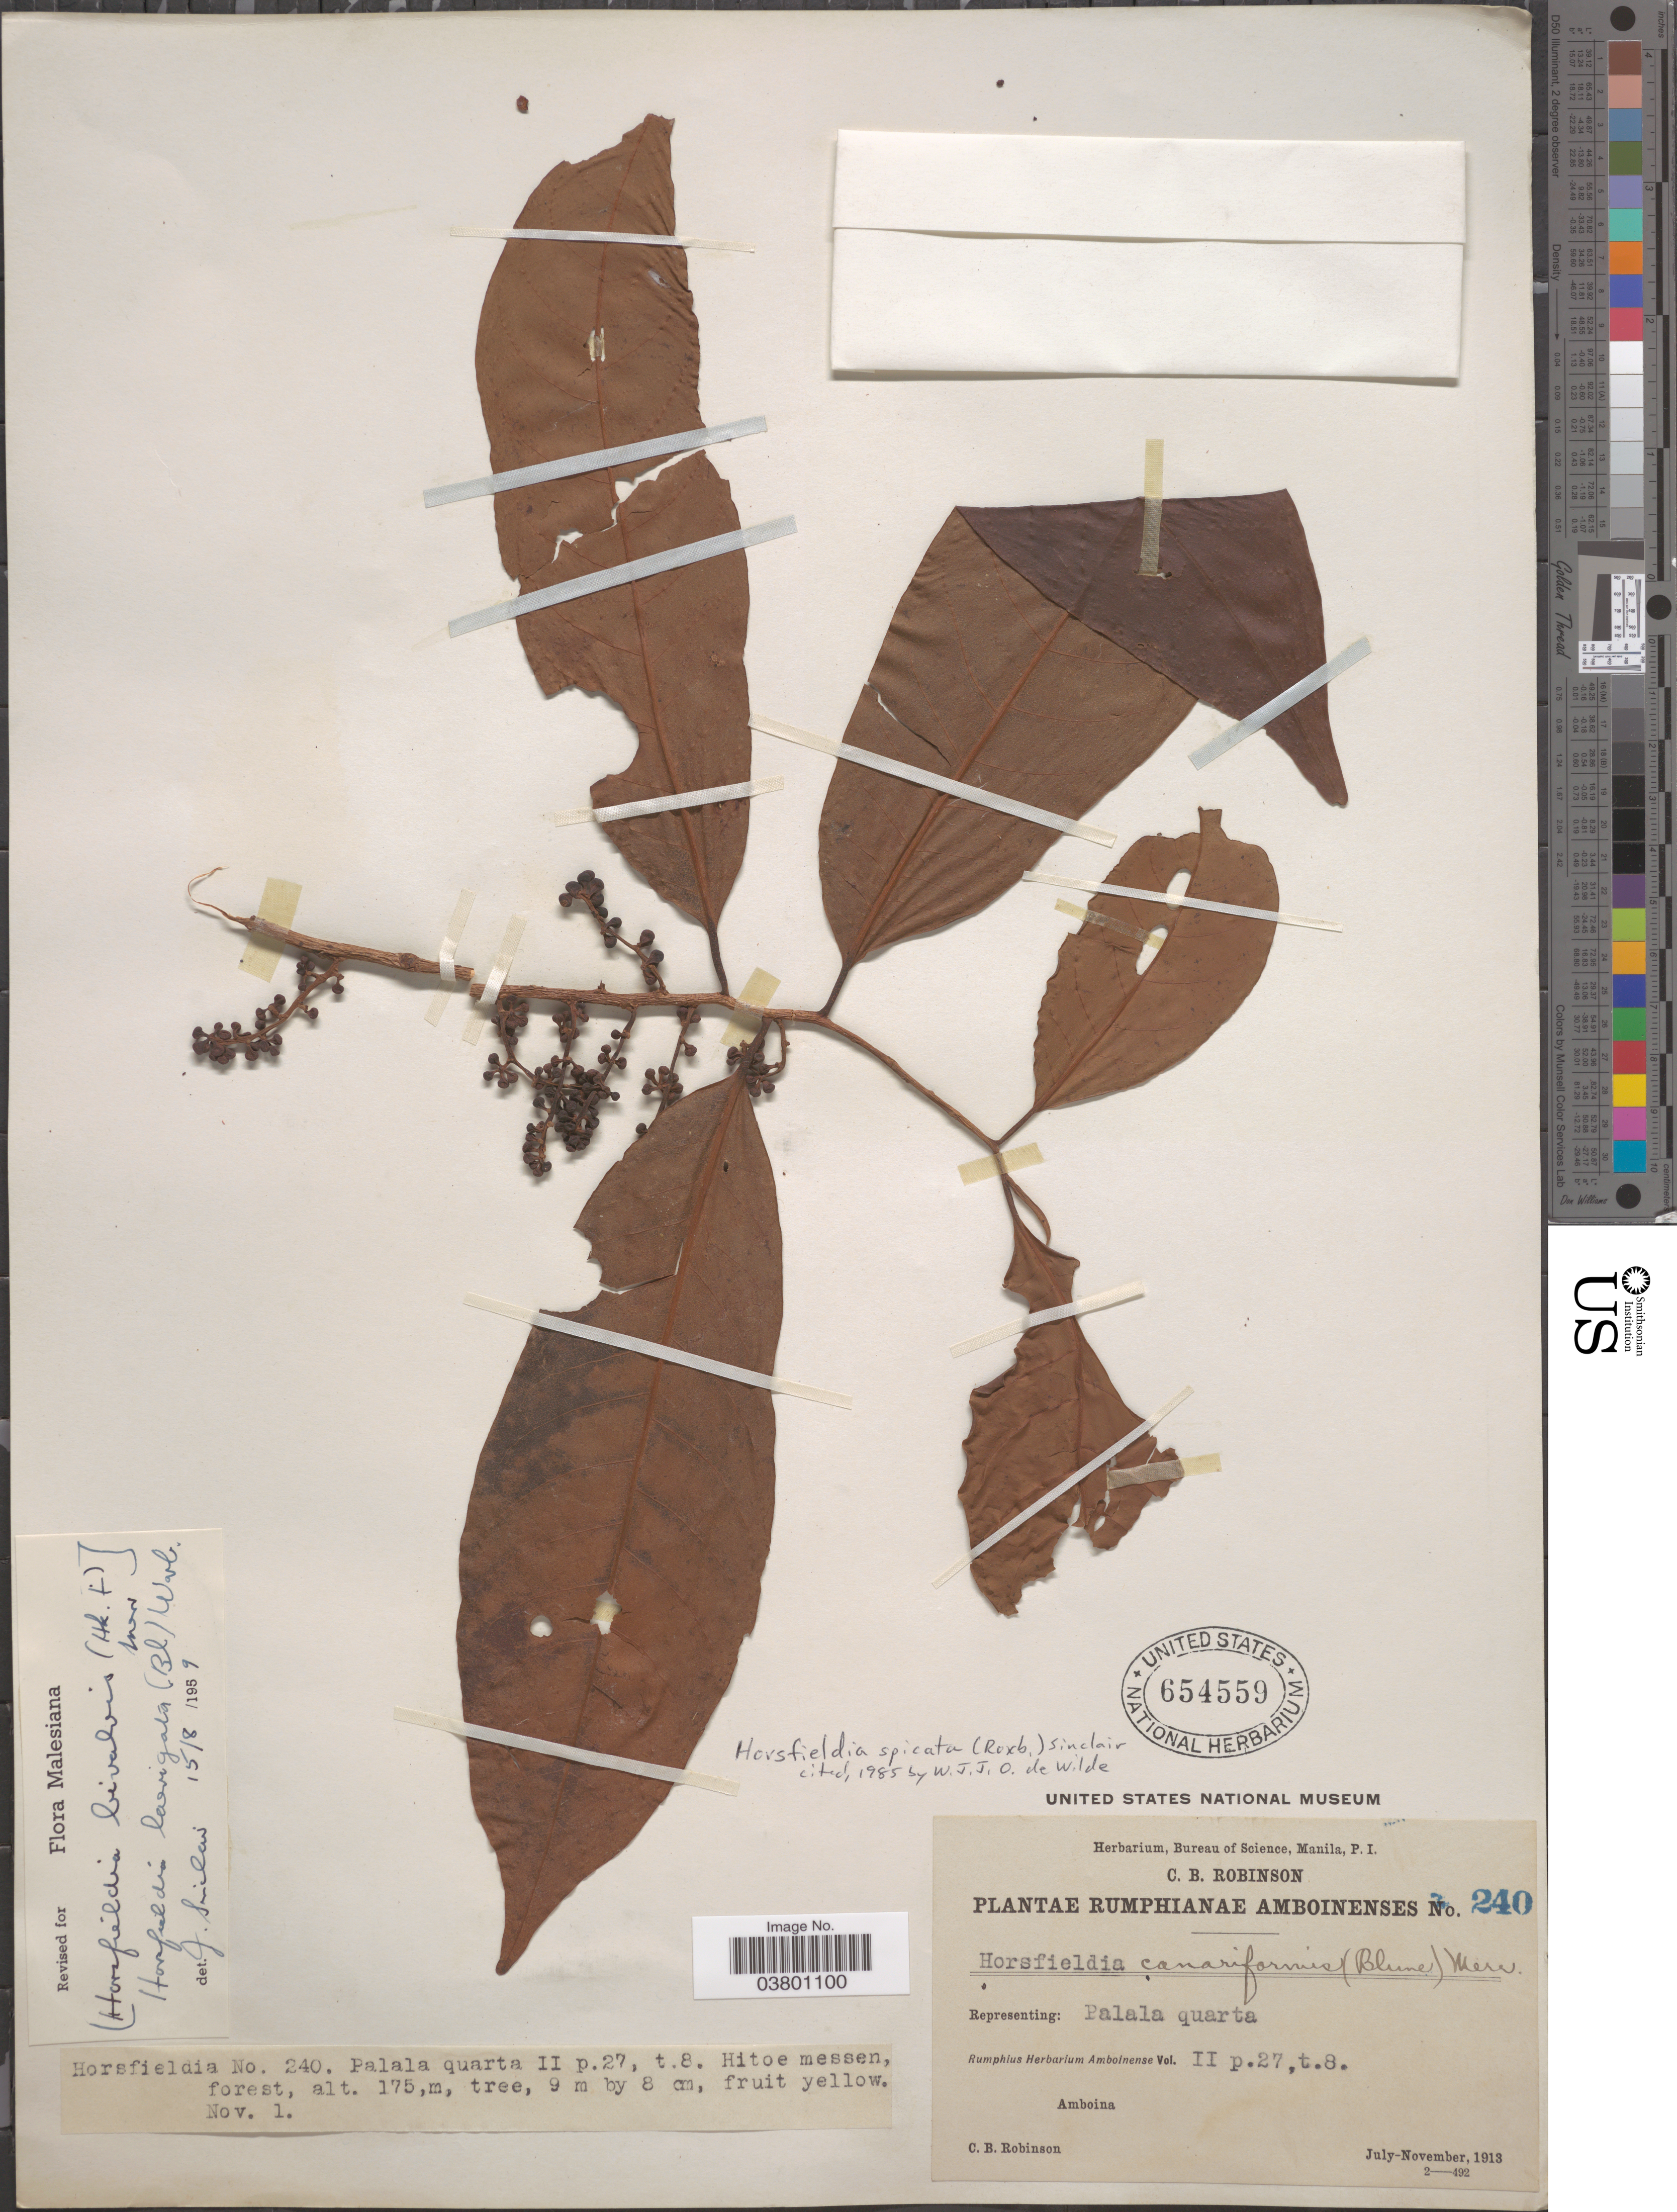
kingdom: Plantae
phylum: Tracheophyta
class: Magnoliopsida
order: Magnoliales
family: Myristicaceae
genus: Horsfieldia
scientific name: Horsfieldia spicata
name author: (Roxb.) J. Sinclair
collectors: C. Robinson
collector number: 240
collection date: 1913-11-01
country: Indonesia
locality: Amboina.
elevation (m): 175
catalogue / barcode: US 654559